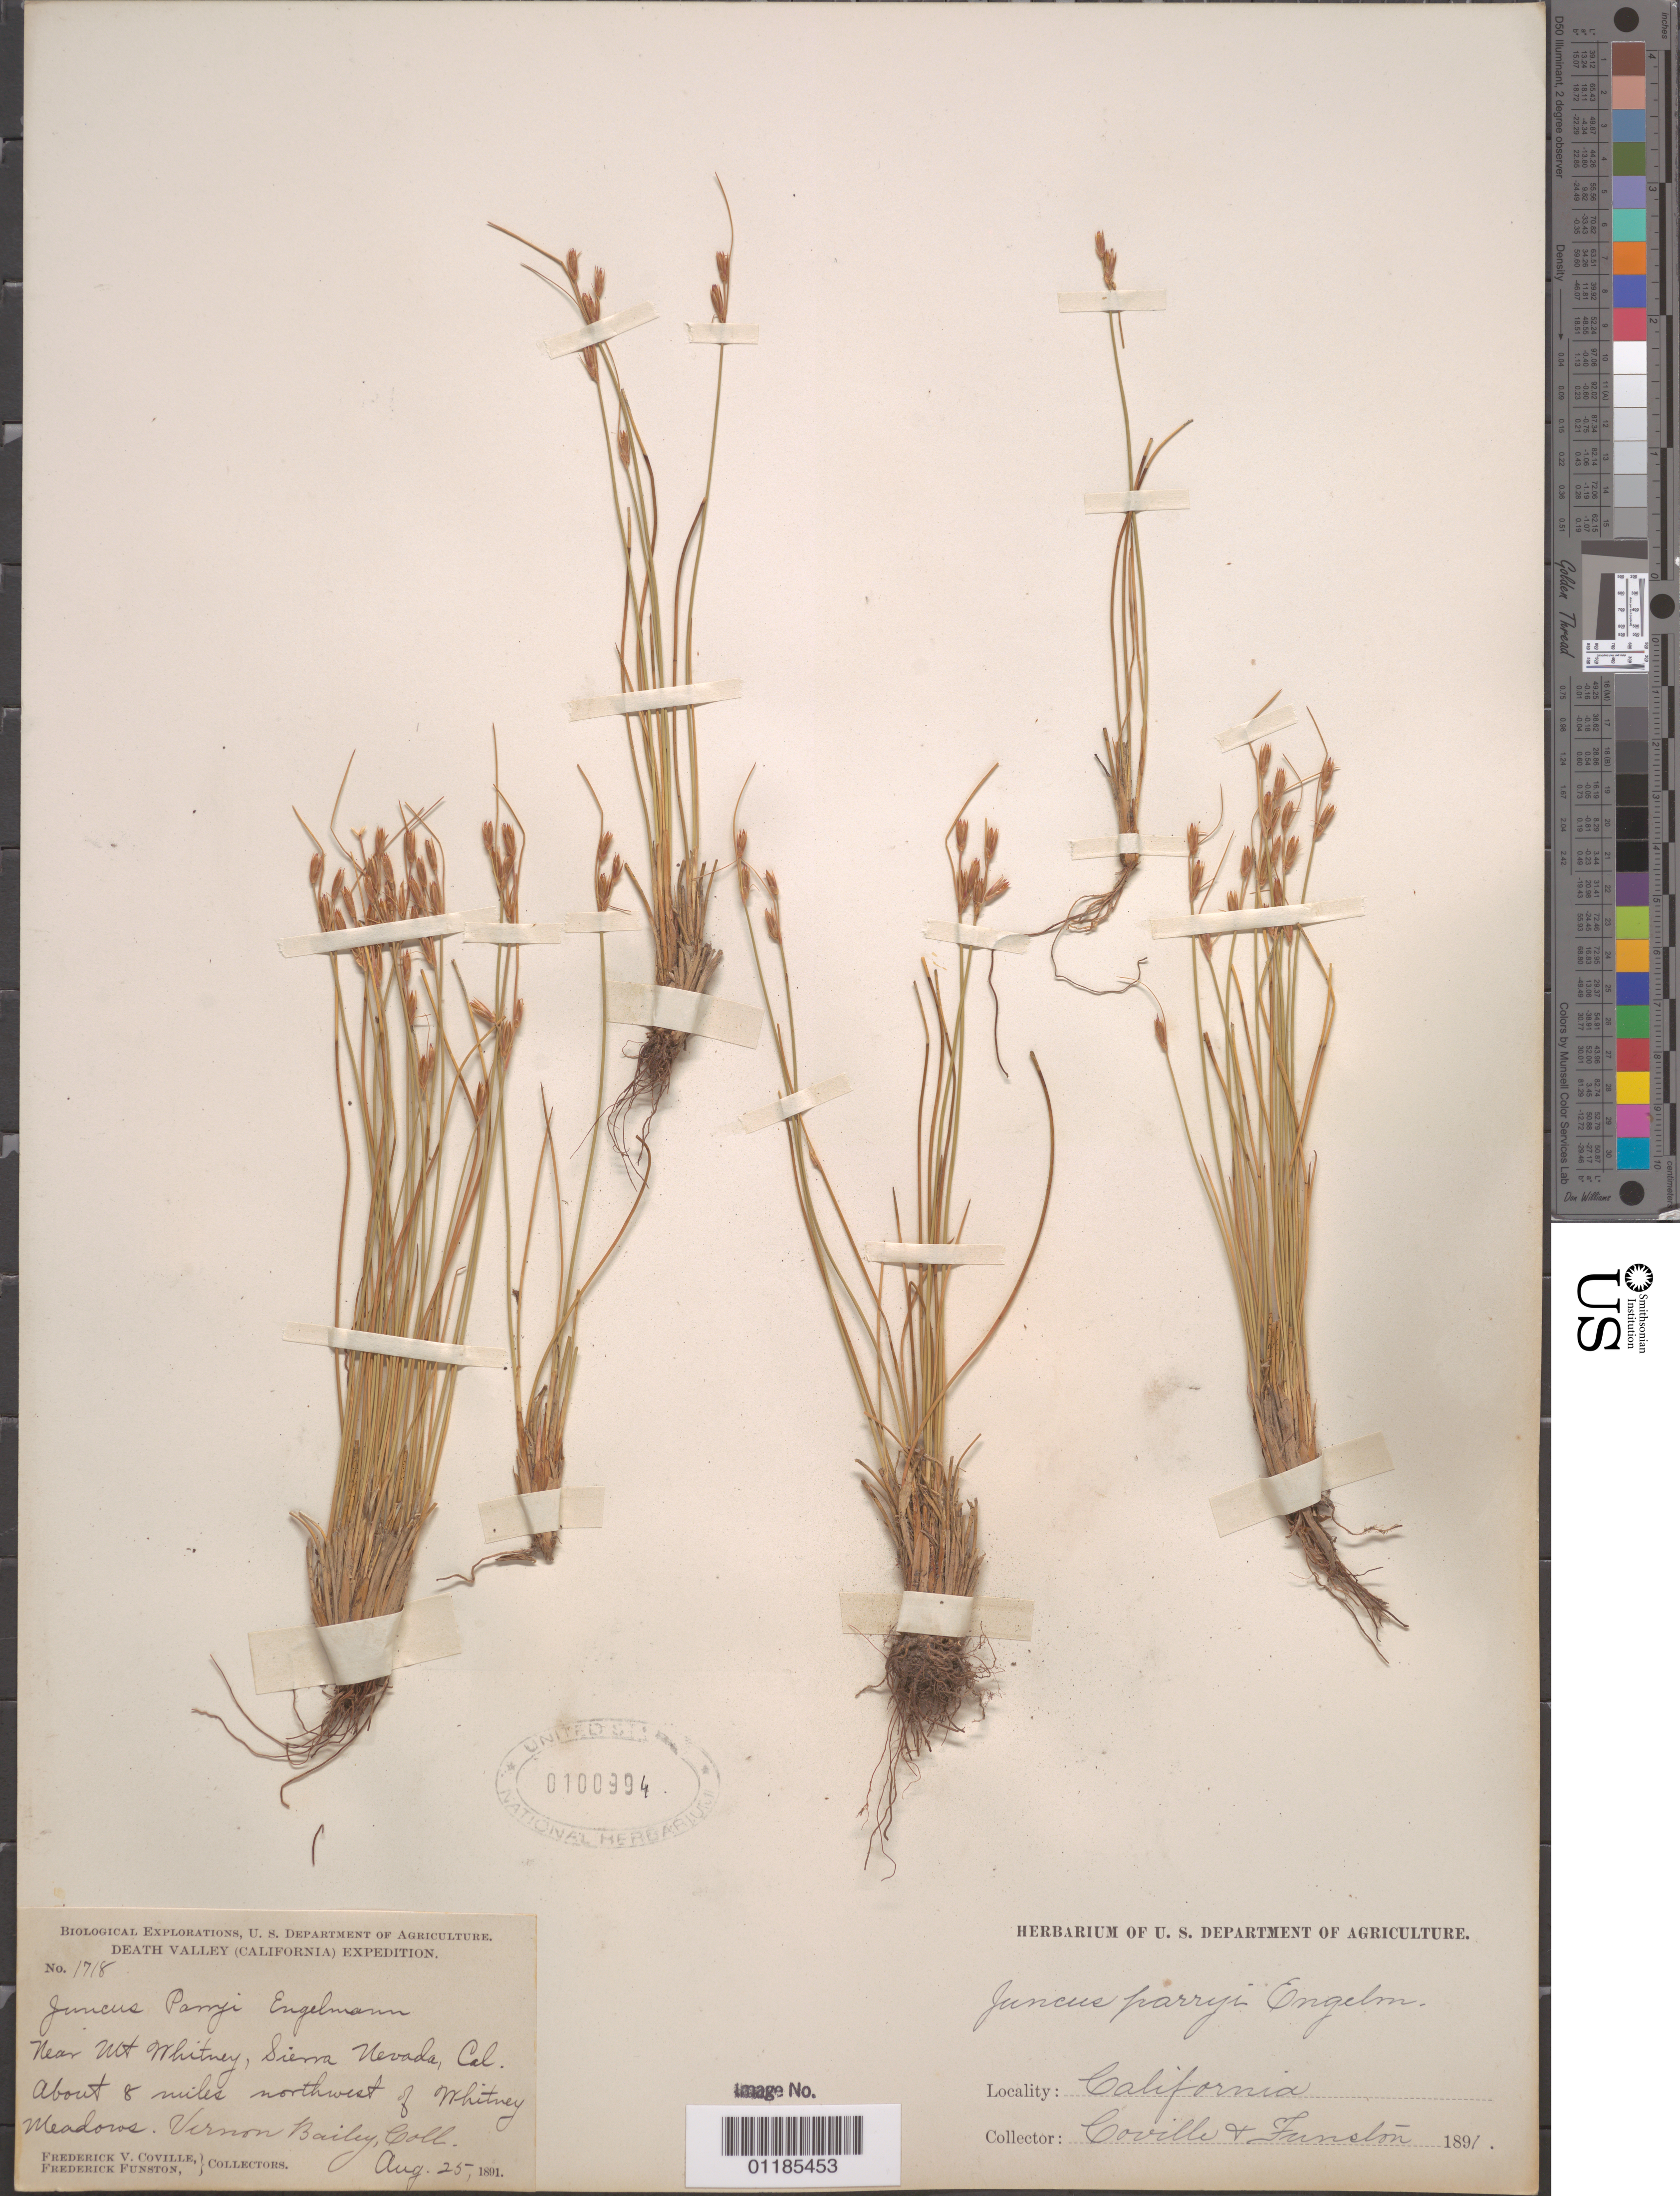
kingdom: Plantae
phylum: Tracheophyta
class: Liliopsida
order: Poales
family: Juncaceae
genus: Juncus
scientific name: Juncus parryi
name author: Engelm.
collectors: F. V. Coville, V. O. Bailey & F. Funston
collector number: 1718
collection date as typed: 25 Aug 1891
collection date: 1891-08-25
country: United States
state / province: California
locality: Near Mt. Whitney, Sierra Nevada. About 8 miles northwest of Whitney Meadows.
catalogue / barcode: US 100994